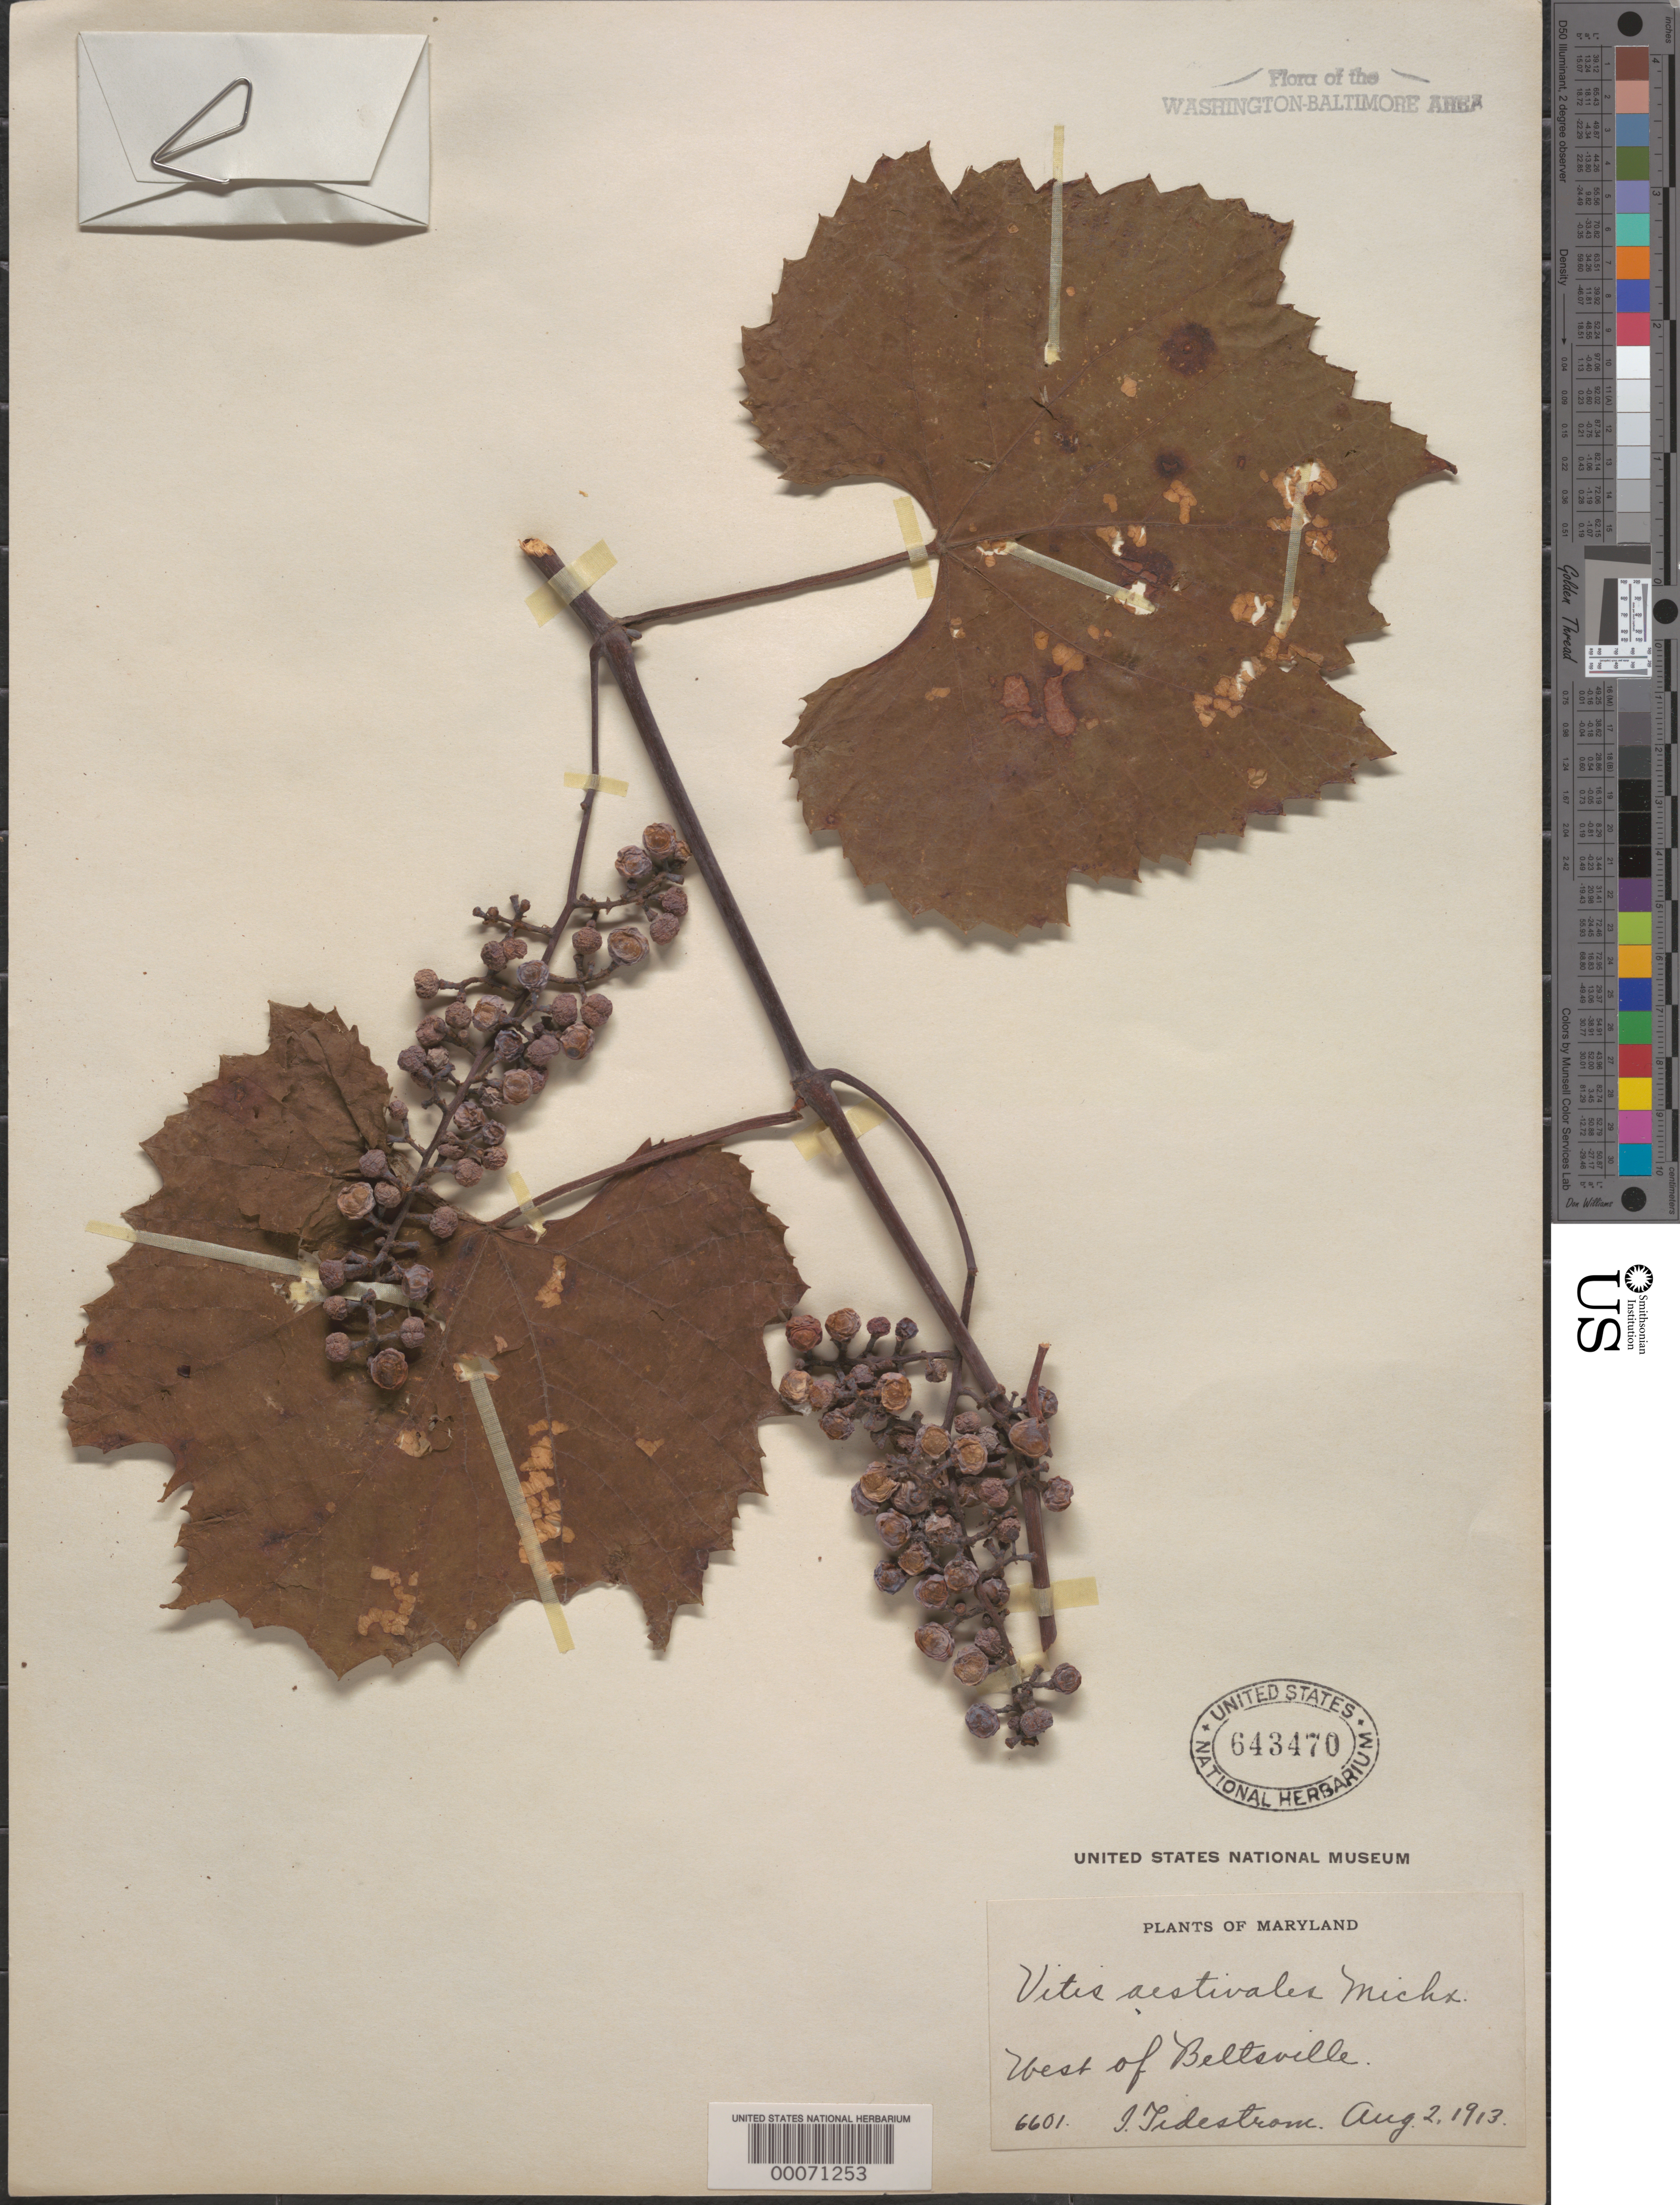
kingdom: Plantae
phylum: Tracheophyta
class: Magnoliopsida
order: Vitales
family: Vitaceae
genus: Vitis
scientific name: Vitis aestivalis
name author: Michx.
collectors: I. F. Tidestrom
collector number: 6601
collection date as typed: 02 Aug 1913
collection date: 1913-08-02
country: United States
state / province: Maryland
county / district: Prince George's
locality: West of Beltsville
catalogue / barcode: US 643470